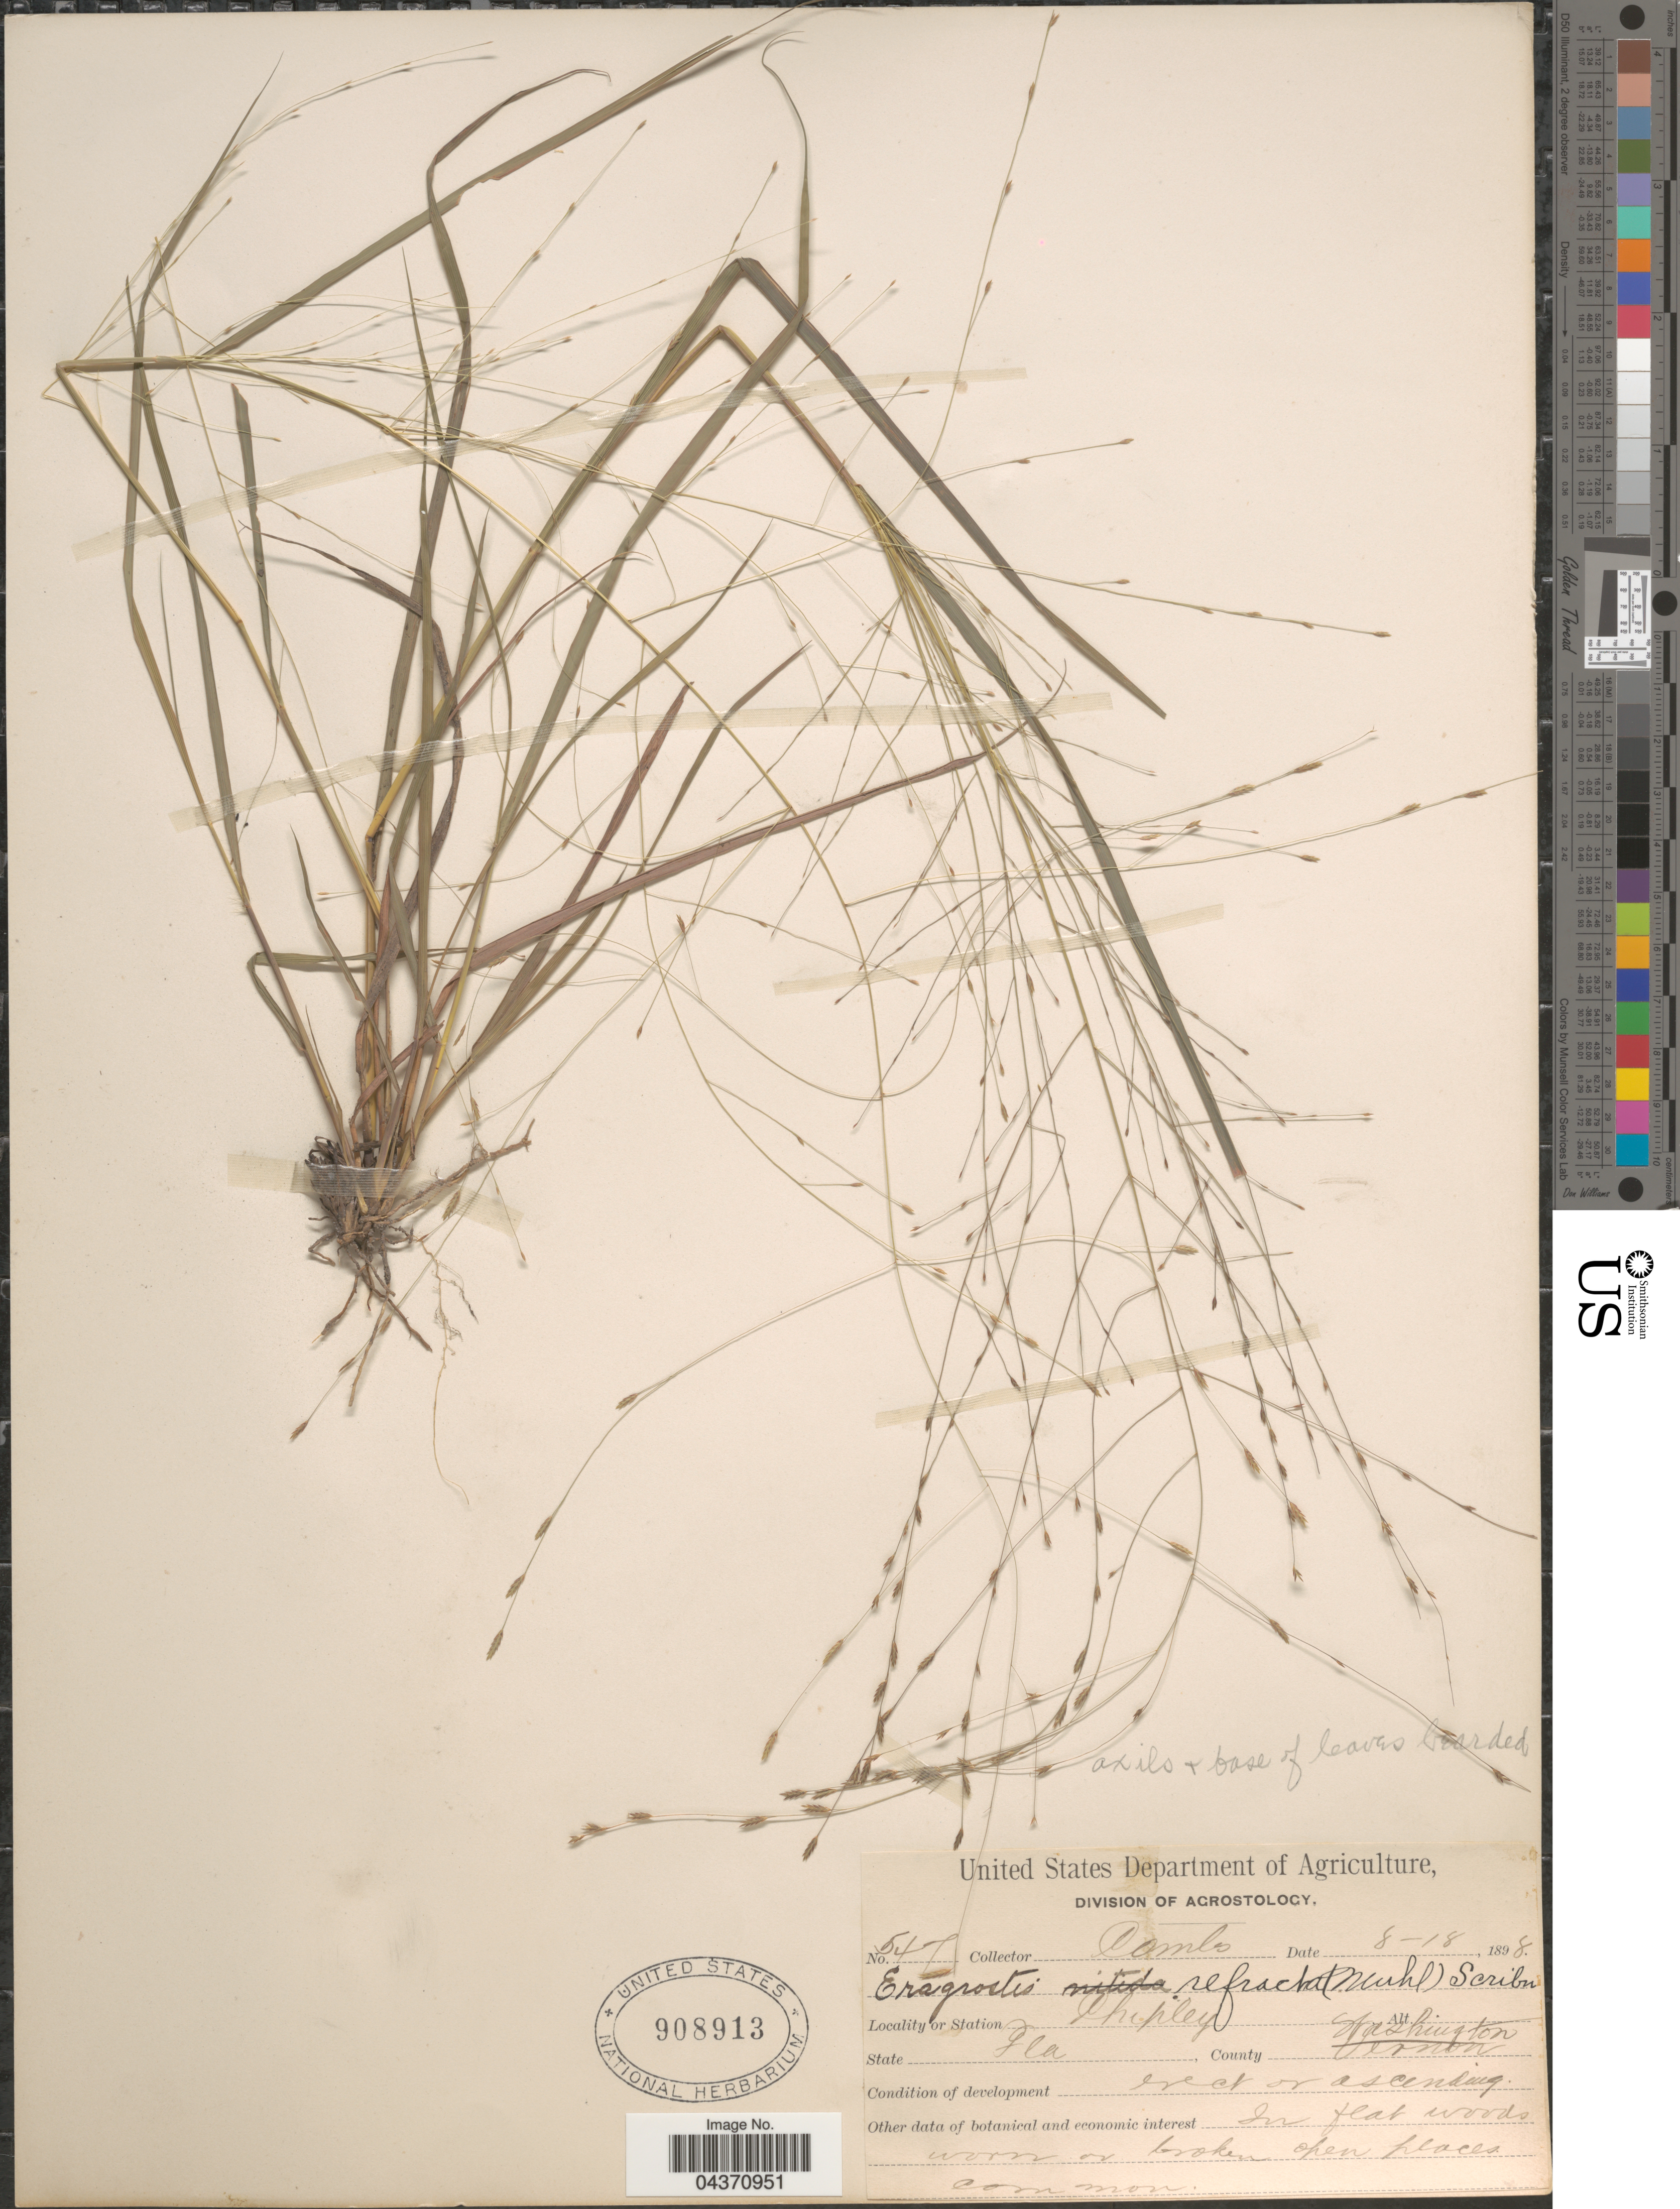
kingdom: Plantae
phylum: Tracheophyta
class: Liliopsida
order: Poales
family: Poaceae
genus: Eragrostis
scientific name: Eragrostis refracta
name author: (Muhl.) Scribn.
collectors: -. Combs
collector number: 547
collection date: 1898-08-18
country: United States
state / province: Florida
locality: Station Chipley. County Washington.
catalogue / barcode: US 908913